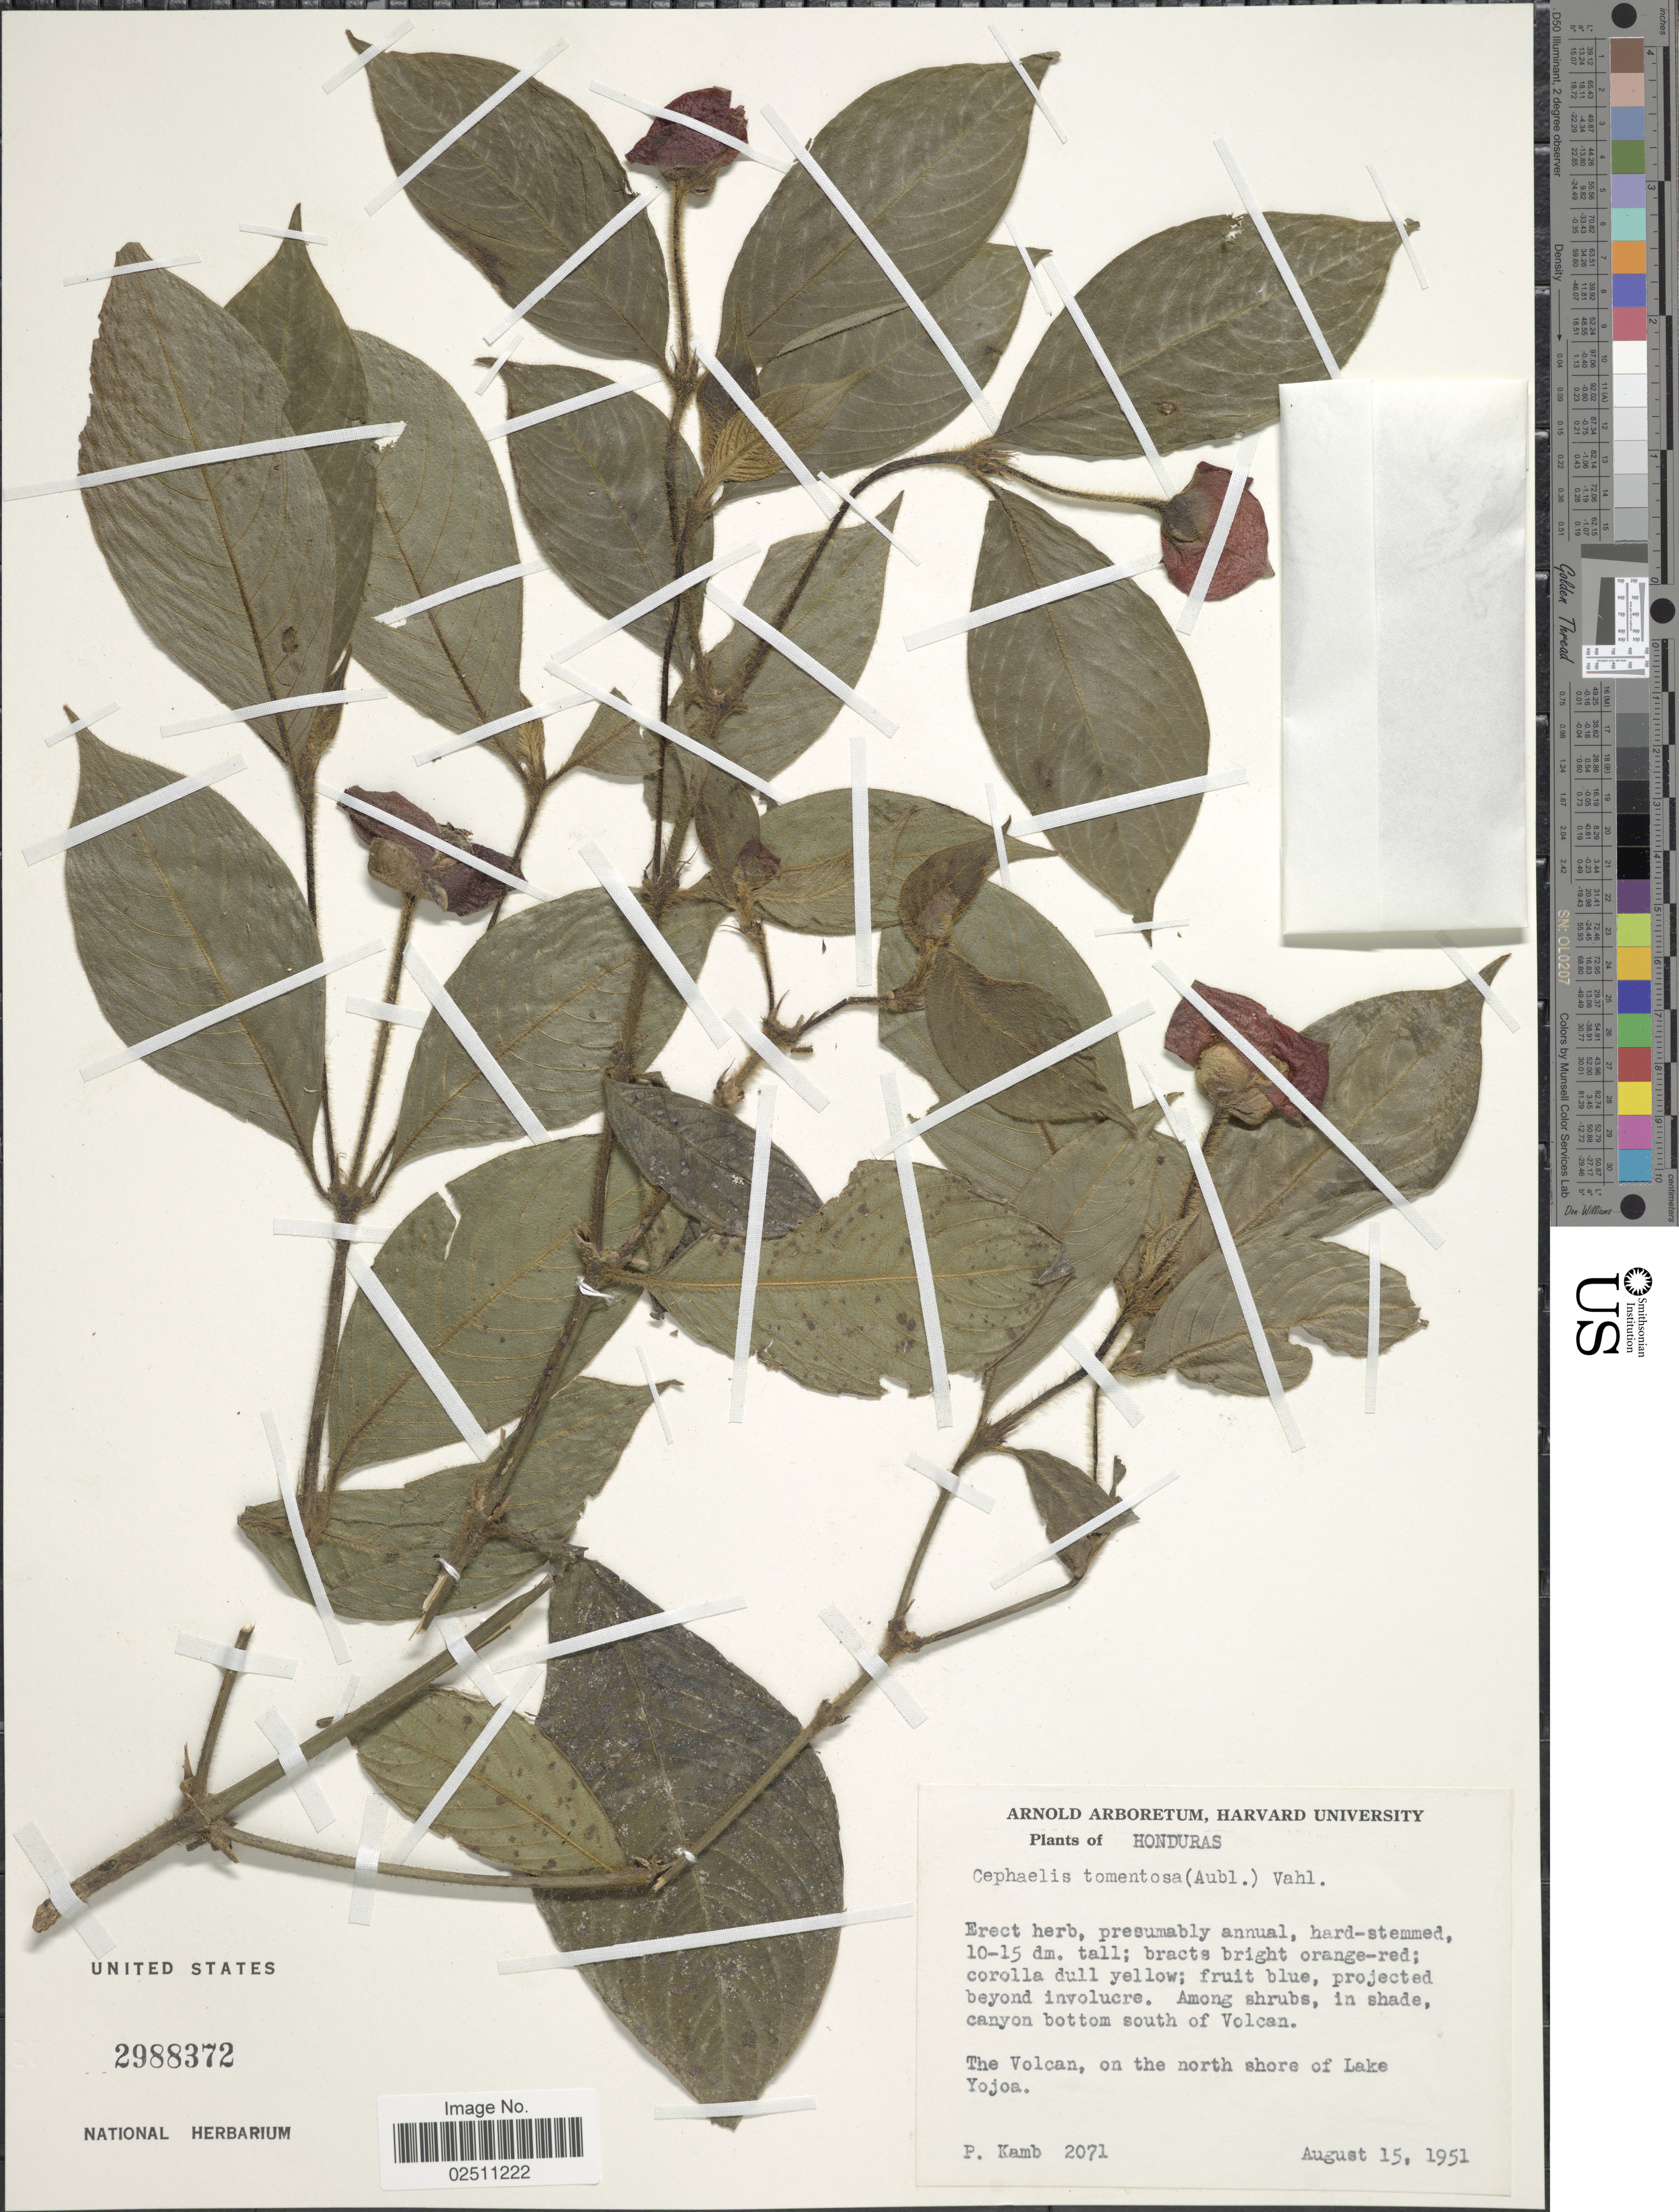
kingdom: Plantae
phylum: Tracheophyta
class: Magnoliopsida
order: Gentianales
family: Rubiaceae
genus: Psychotria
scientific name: Psychotria poeppigiana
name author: Müll. Arg.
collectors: P. Kamb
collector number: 2071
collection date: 1951-08-15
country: Honduras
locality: Among shrubs, in shade, canyon bottom south of Volcan, The Volcan, on the north shore of Lake Yojoa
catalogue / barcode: US 2988372